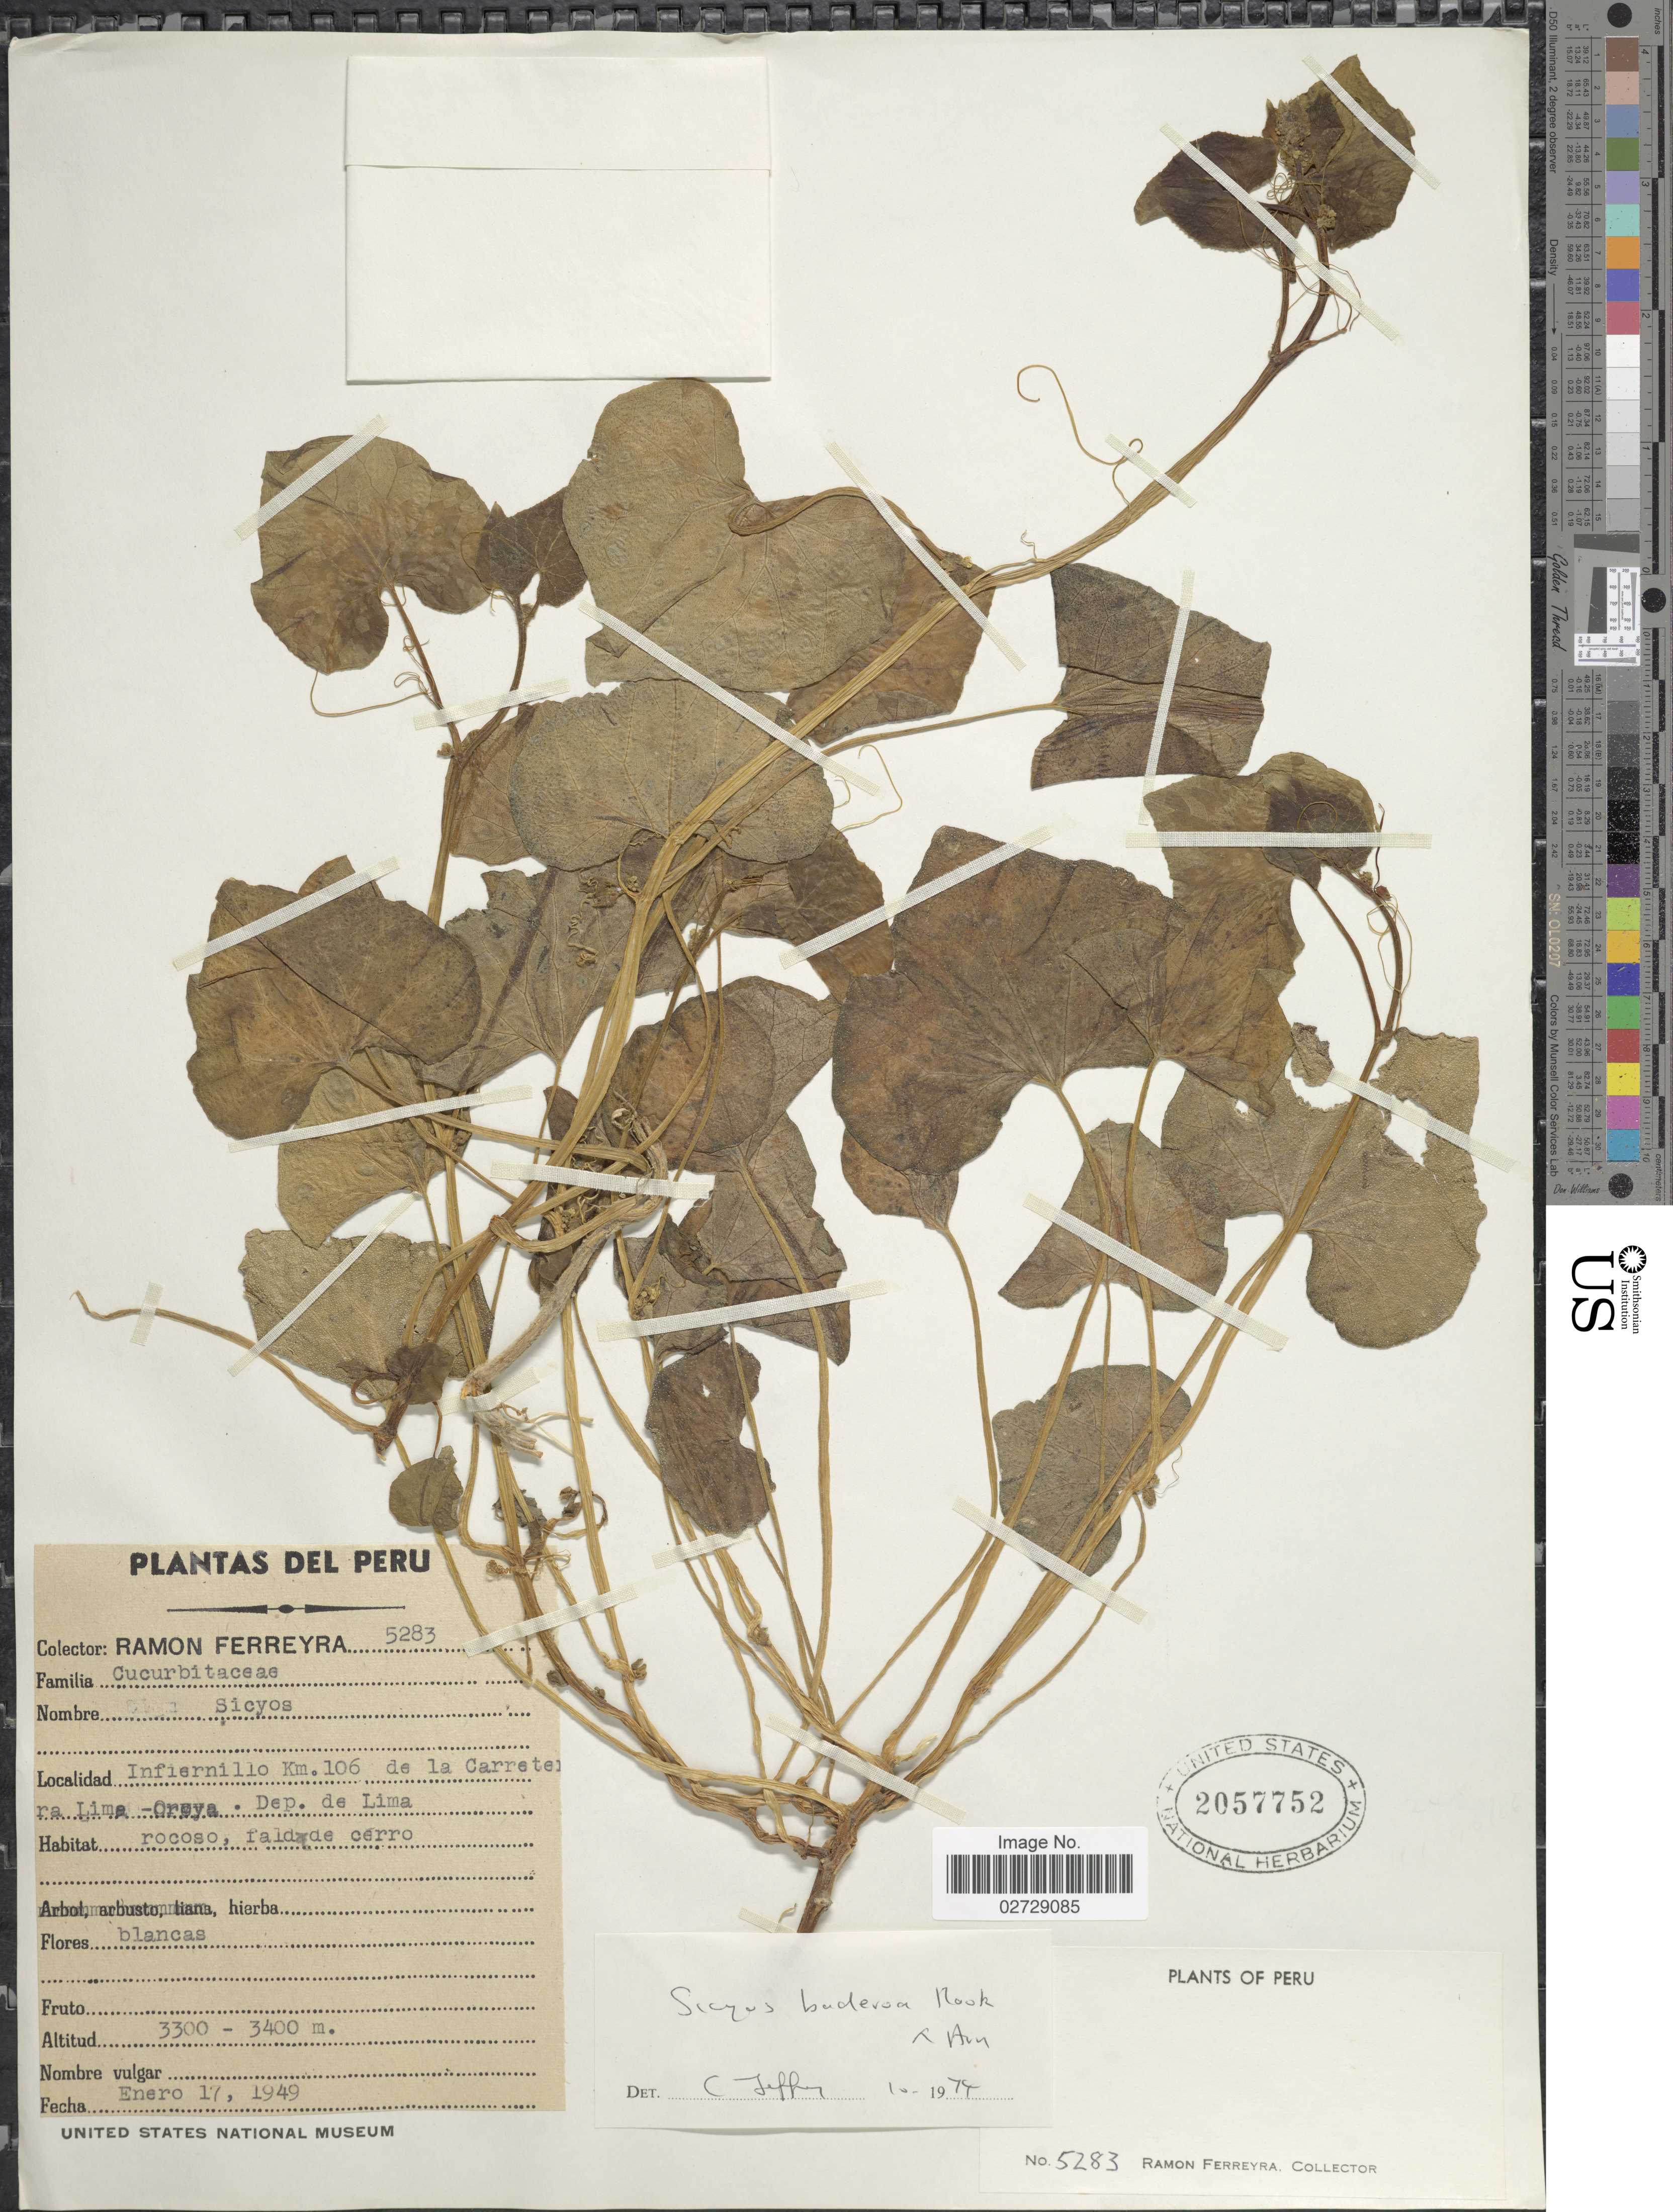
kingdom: Plantae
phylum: Tracheophyta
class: Magnoliopsida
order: Cucurbitales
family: Cucurbitaceae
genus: Sicyos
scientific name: Sicyos baderoa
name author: Hook. & Arn.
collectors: R. A. Ferreyra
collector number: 5283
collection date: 1949-01-17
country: Peru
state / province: Lima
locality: Infiernillo Km 106 de la Carretera Lima -Craya Dep de Lima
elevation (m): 3300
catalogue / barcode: US 2057752